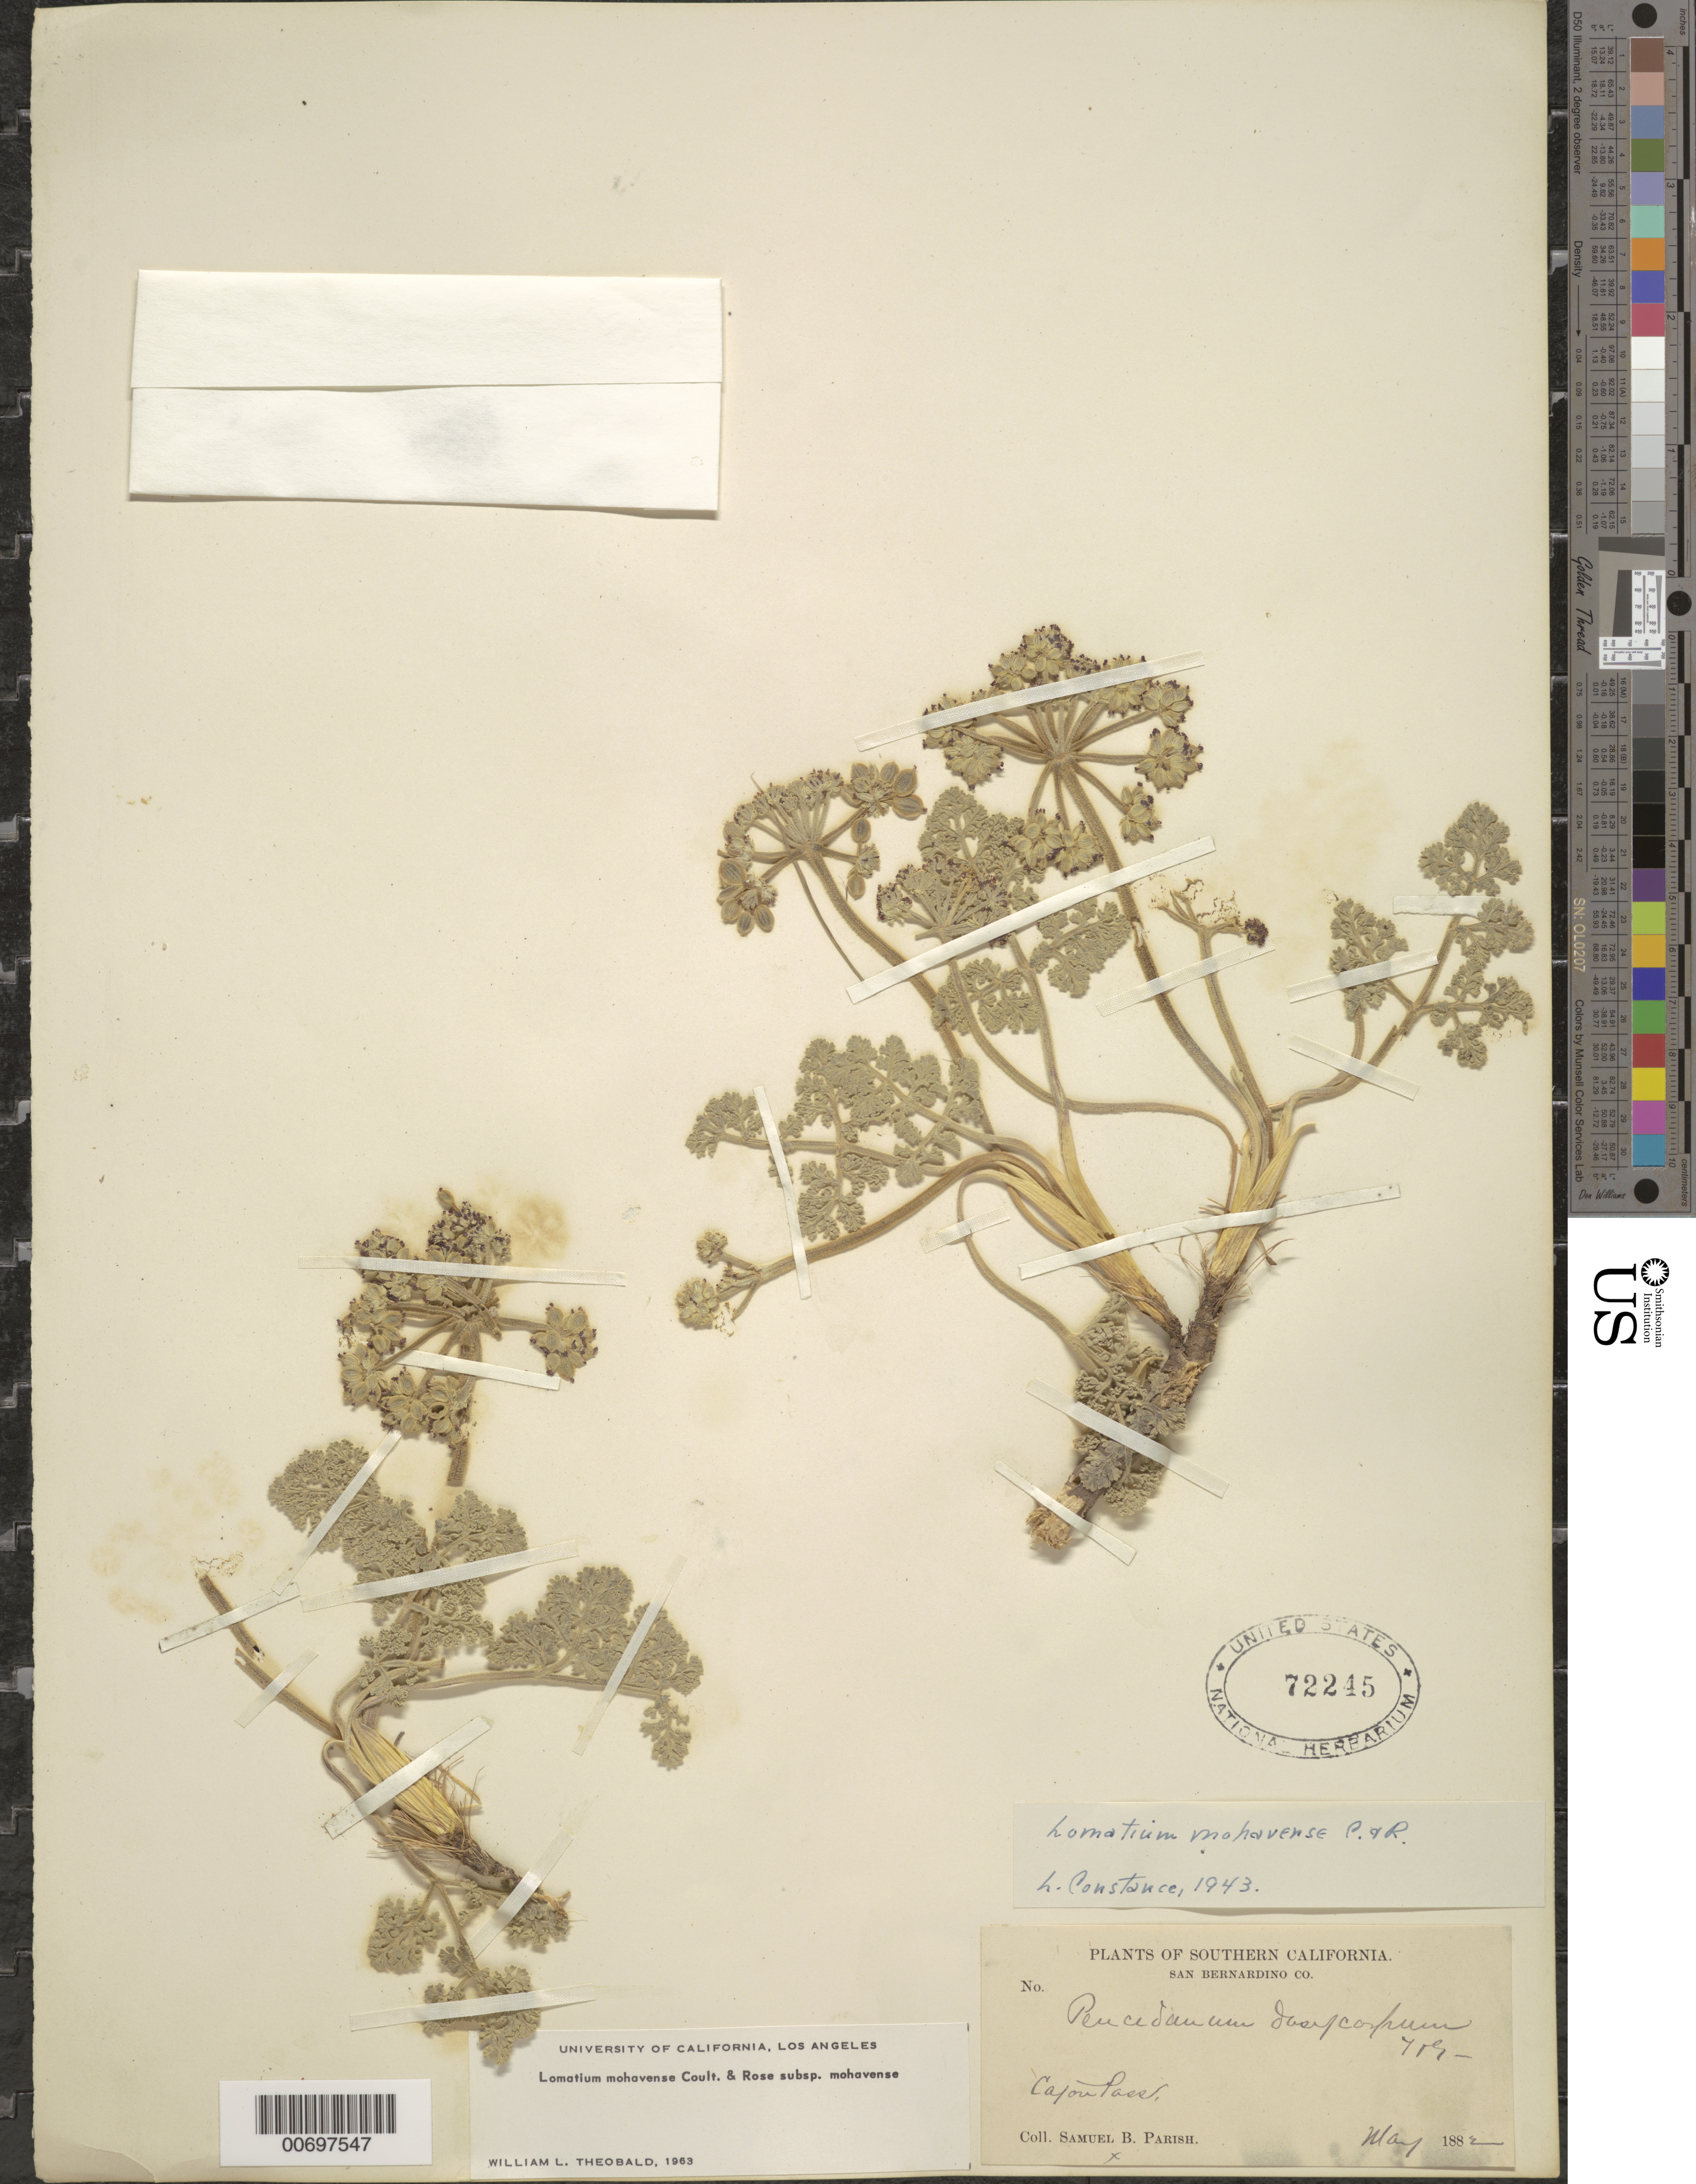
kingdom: Plantae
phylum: Tracheophyta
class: Magnoliopsida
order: Apiales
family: Apiaceae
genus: Lomatium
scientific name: Lomatium mohavense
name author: (J.M. Coult. & Rose) J.M. Coult. & Rose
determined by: Theobald, W. L., (LA), University of California - Los Angeles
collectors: S. B. Parish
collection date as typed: May 1882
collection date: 1882-05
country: United States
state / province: California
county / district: San Bernardino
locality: Cajon Pass.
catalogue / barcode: US 72245